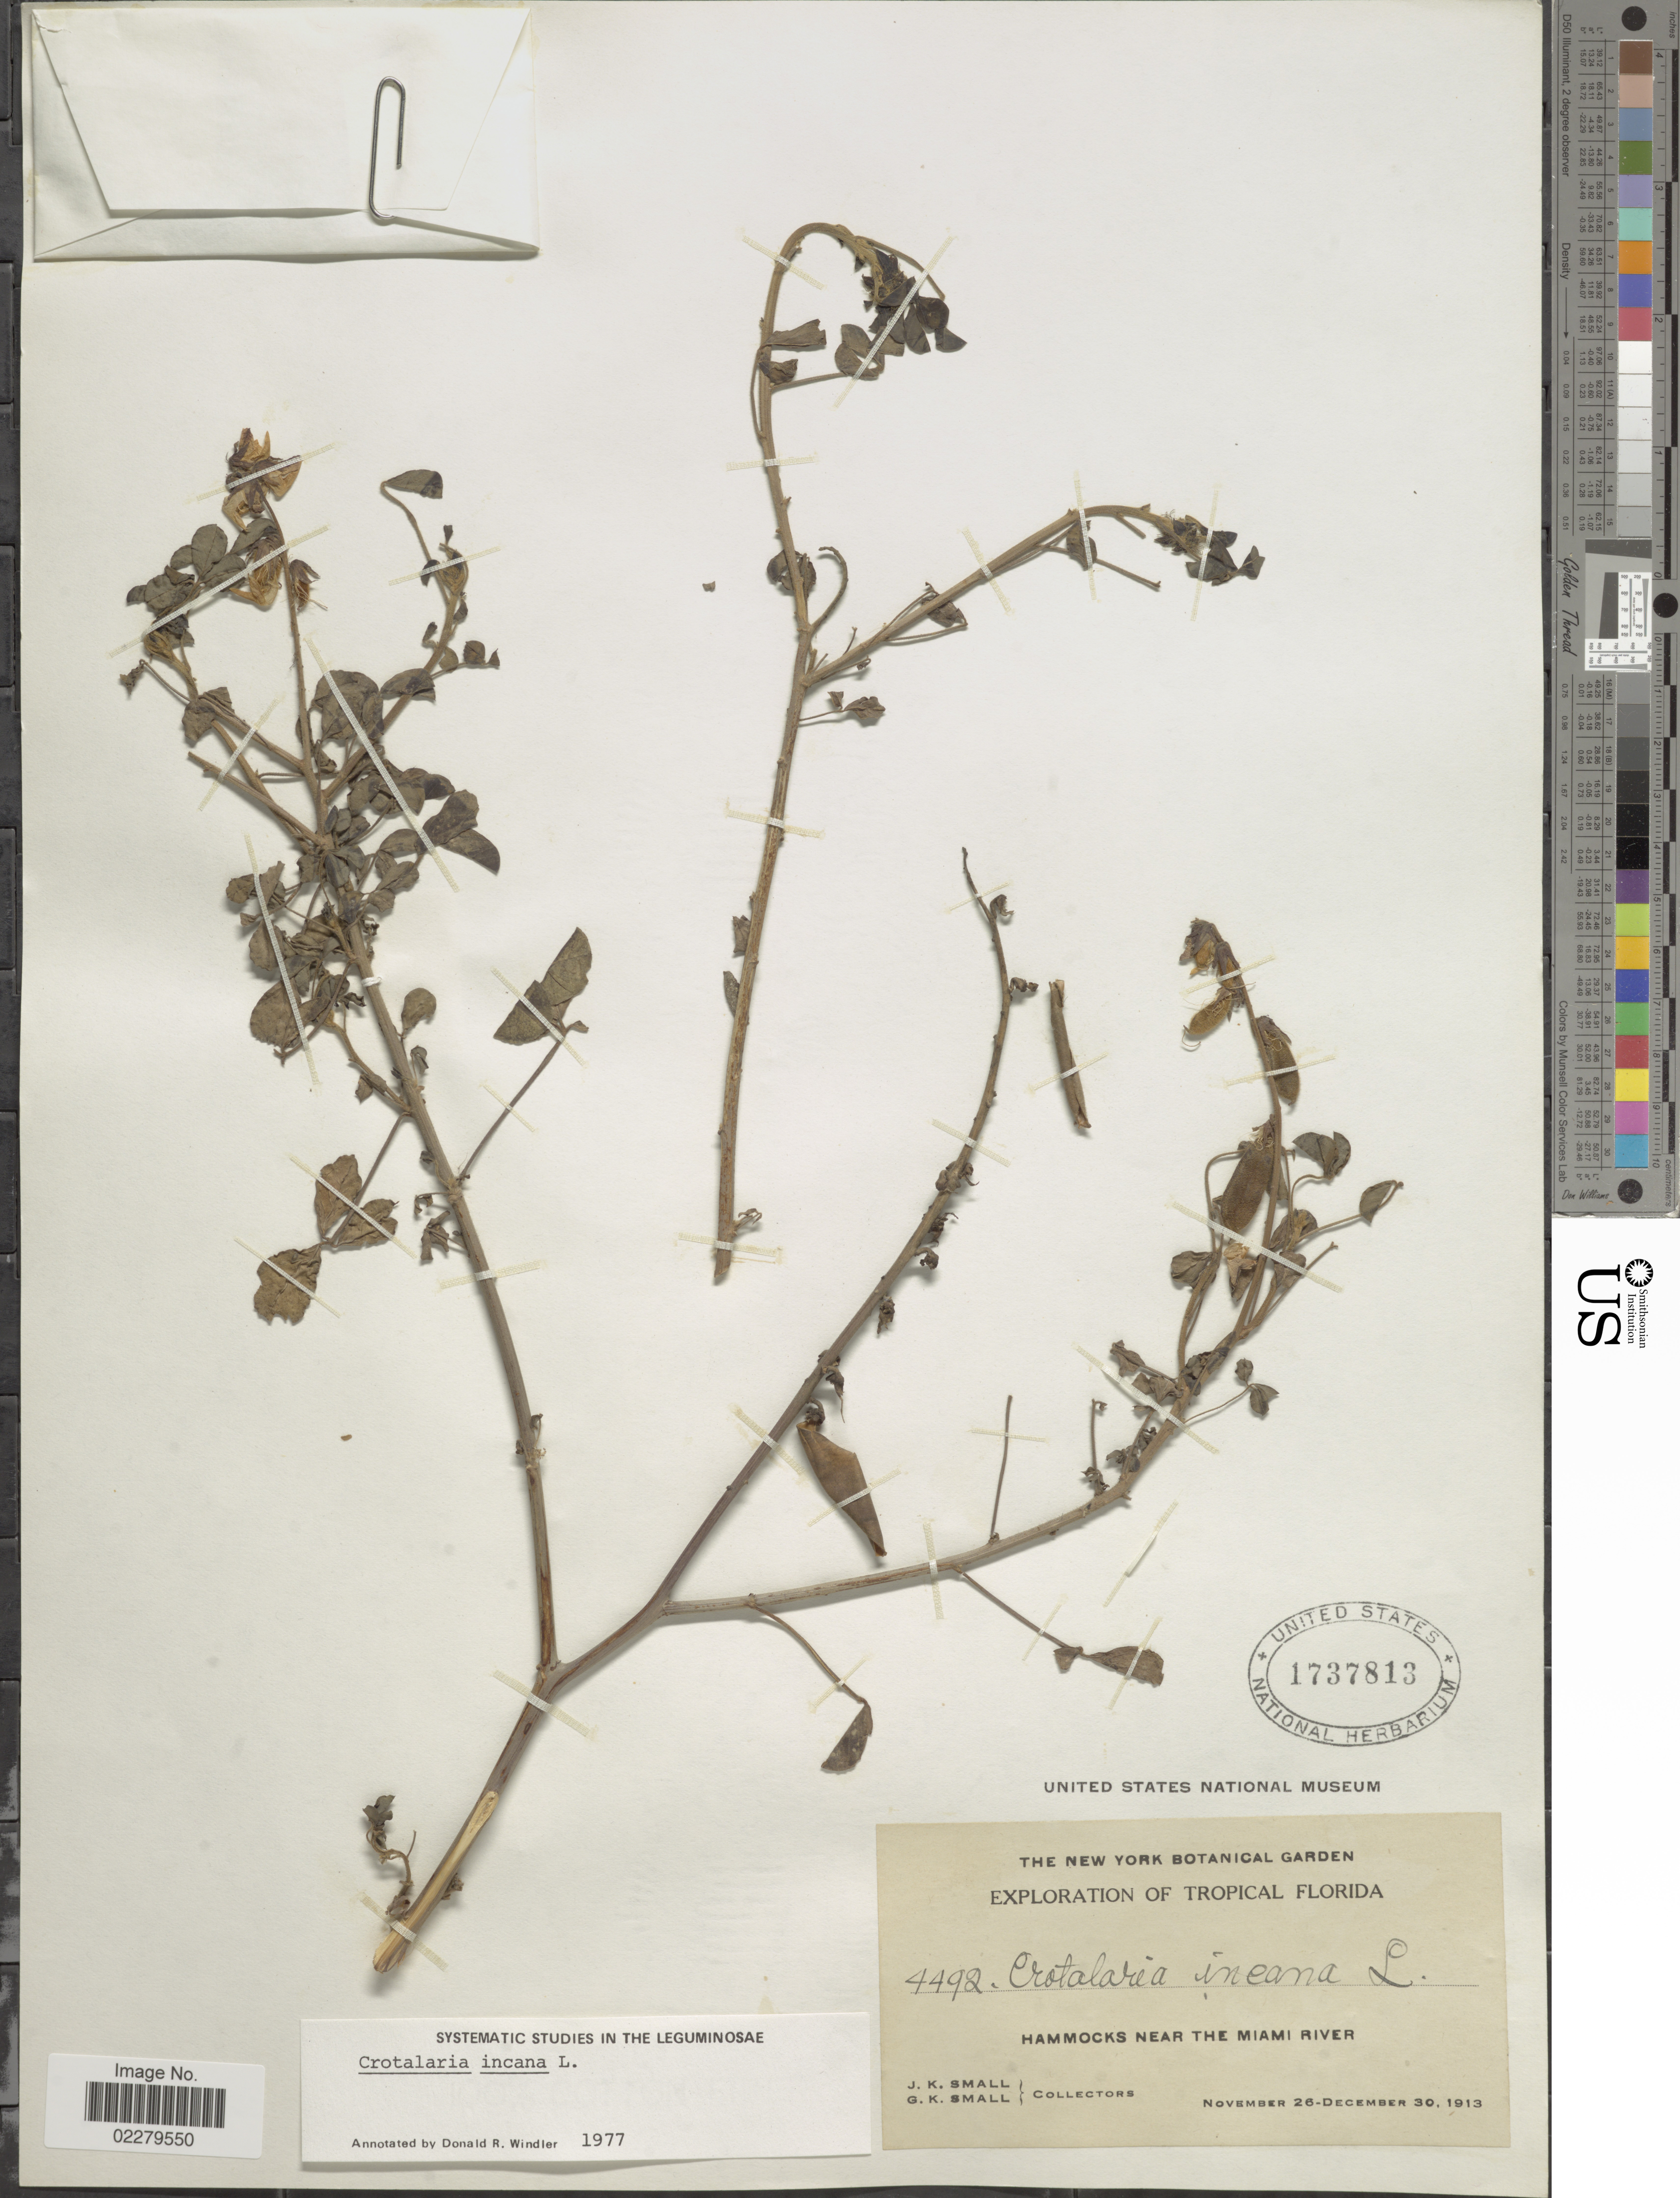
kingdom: Plantae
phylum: Tracheophyta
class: Magnoliopsida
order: Fabales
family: Fabaceae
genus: Crotalaria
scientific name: Crotalaria incana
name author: L.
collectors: J. K. Small & G. K. Small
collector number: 4492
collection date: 1913-11-26/1913-12-30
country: United States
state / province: Florida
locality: Tropical Florida. Hammocks near the Miami River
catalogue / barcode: US 1737813